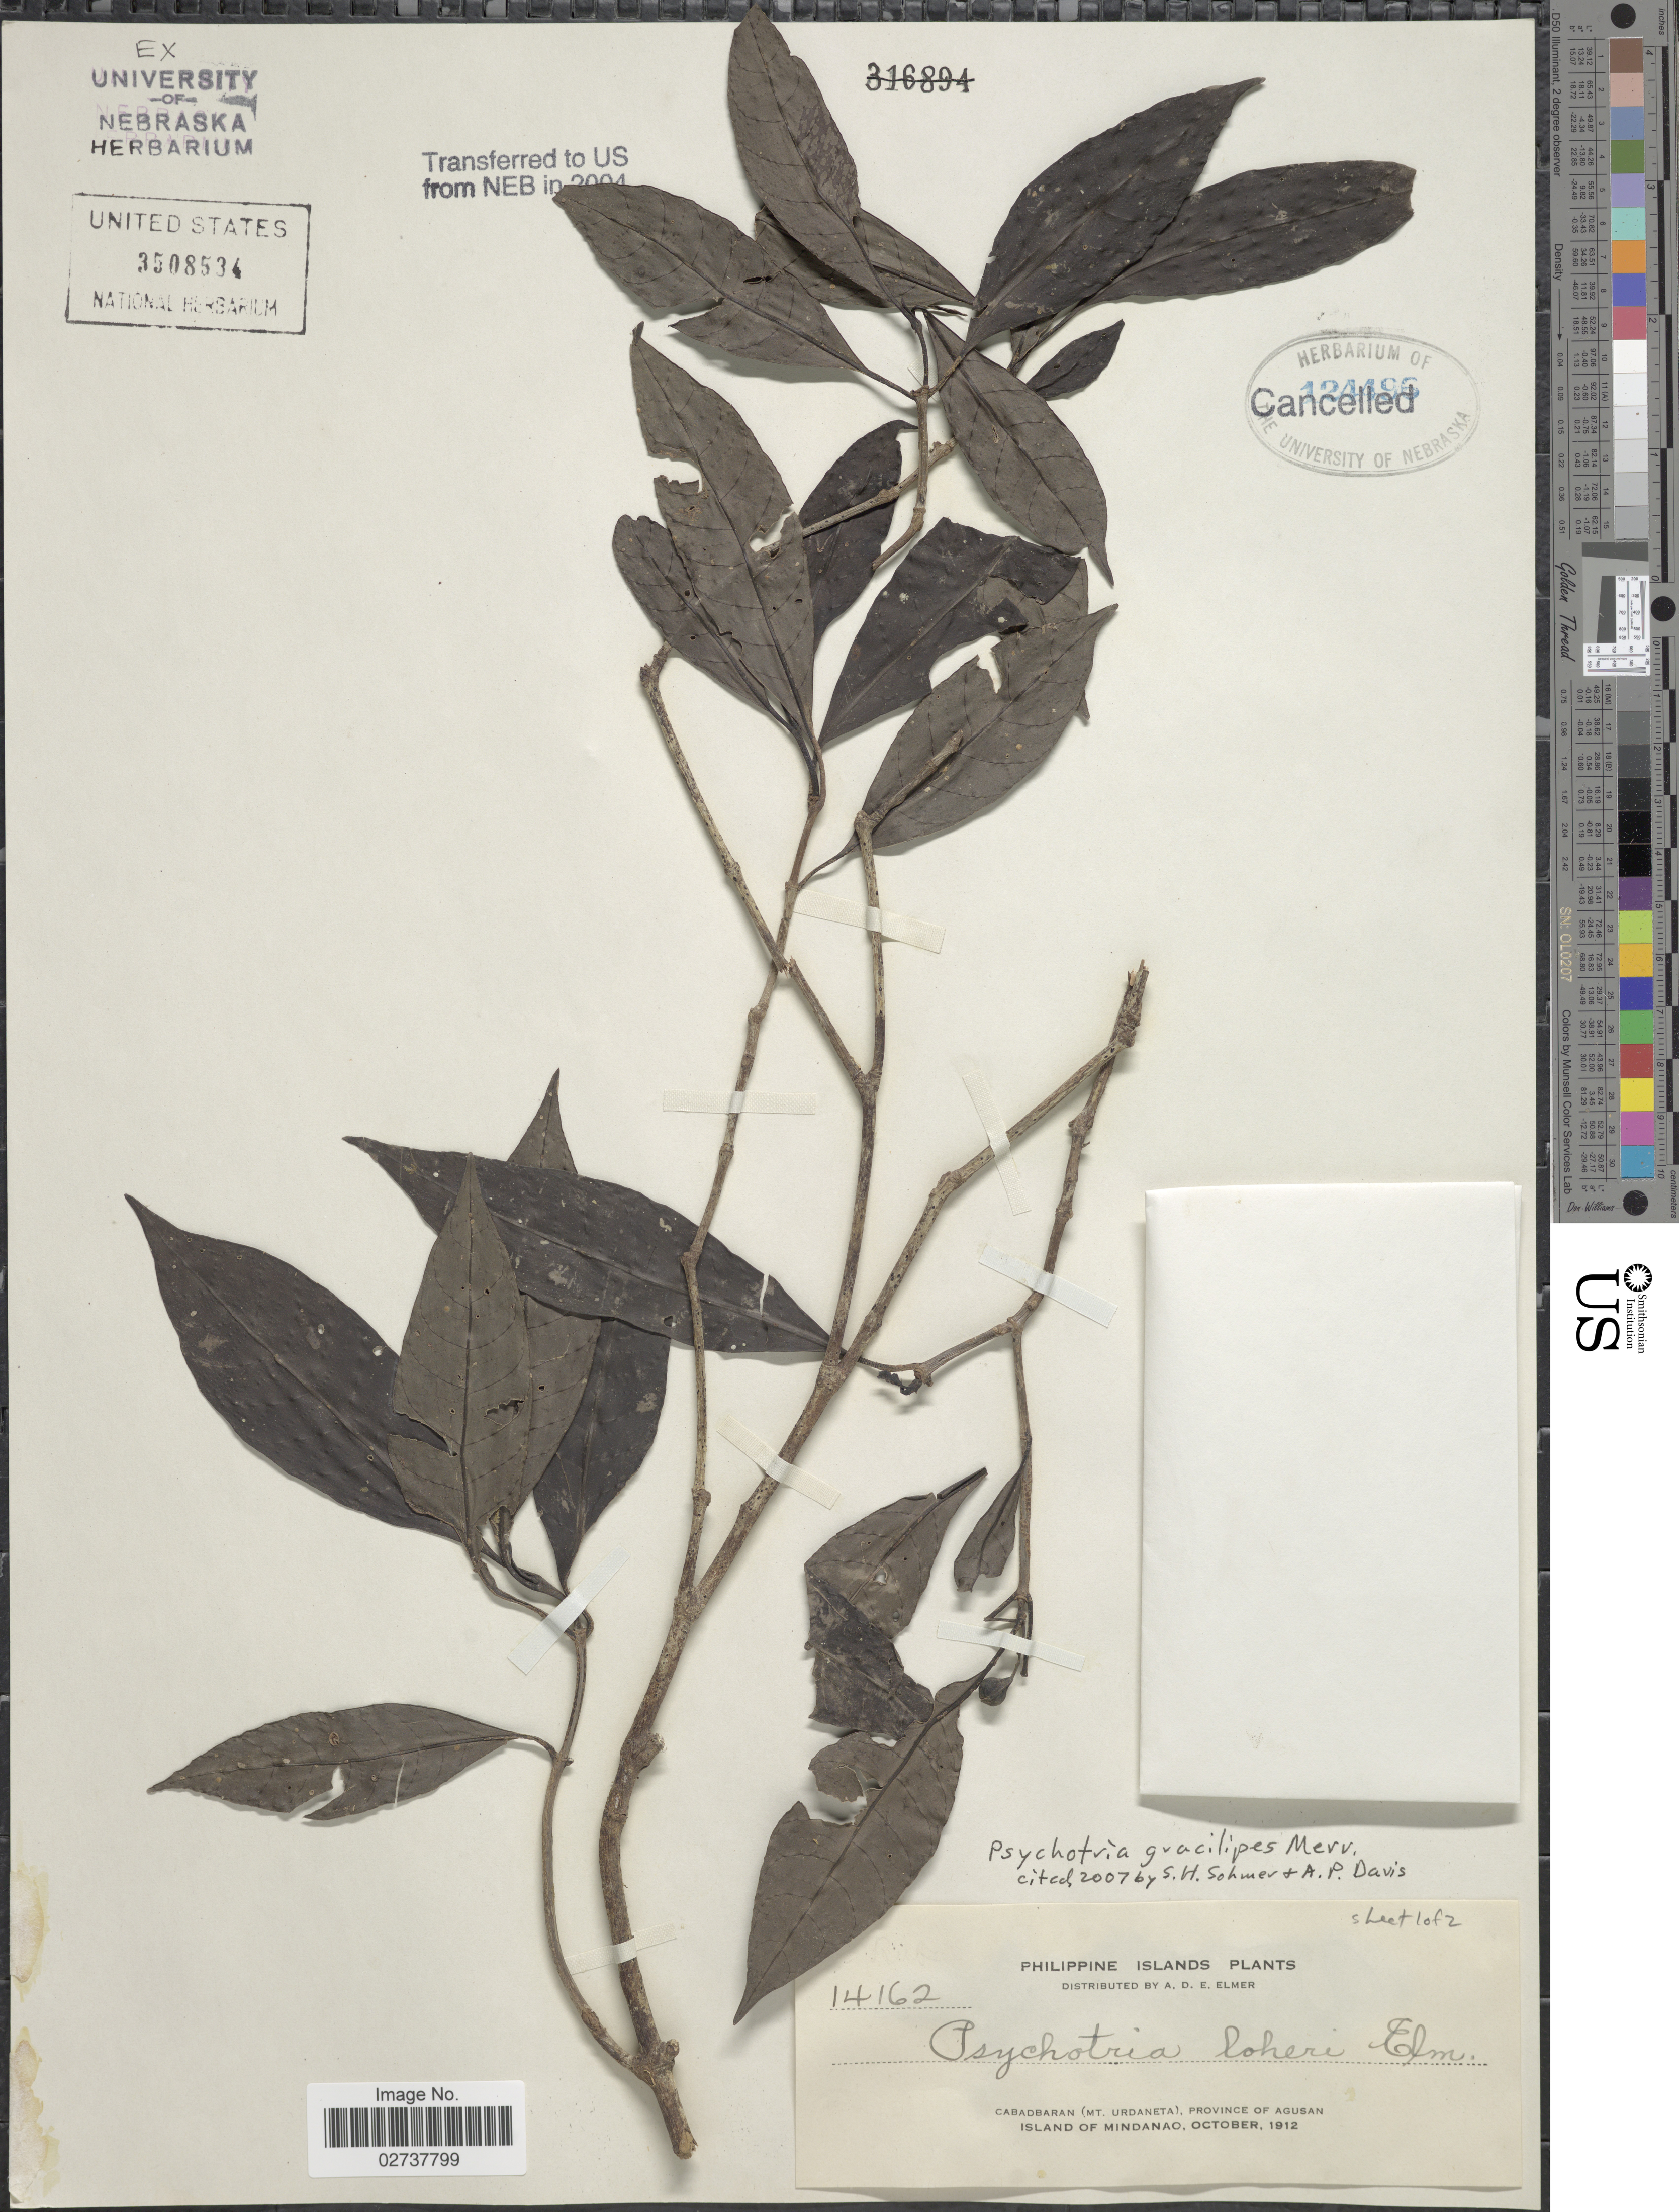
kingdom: Plantae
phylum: Tracheophyta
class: Magnoliopsida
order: Gentianales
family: Rubiaceae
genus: Psychotria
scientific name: Psychotria gracilipes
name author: Merr.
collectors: A. D. E. Elmer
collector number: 14162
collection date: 1912-10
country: Philippines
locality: Cabadbaran (Mt. Urdaneta), Province of Agusan, Island of Mindanao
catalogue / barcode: US 3508534